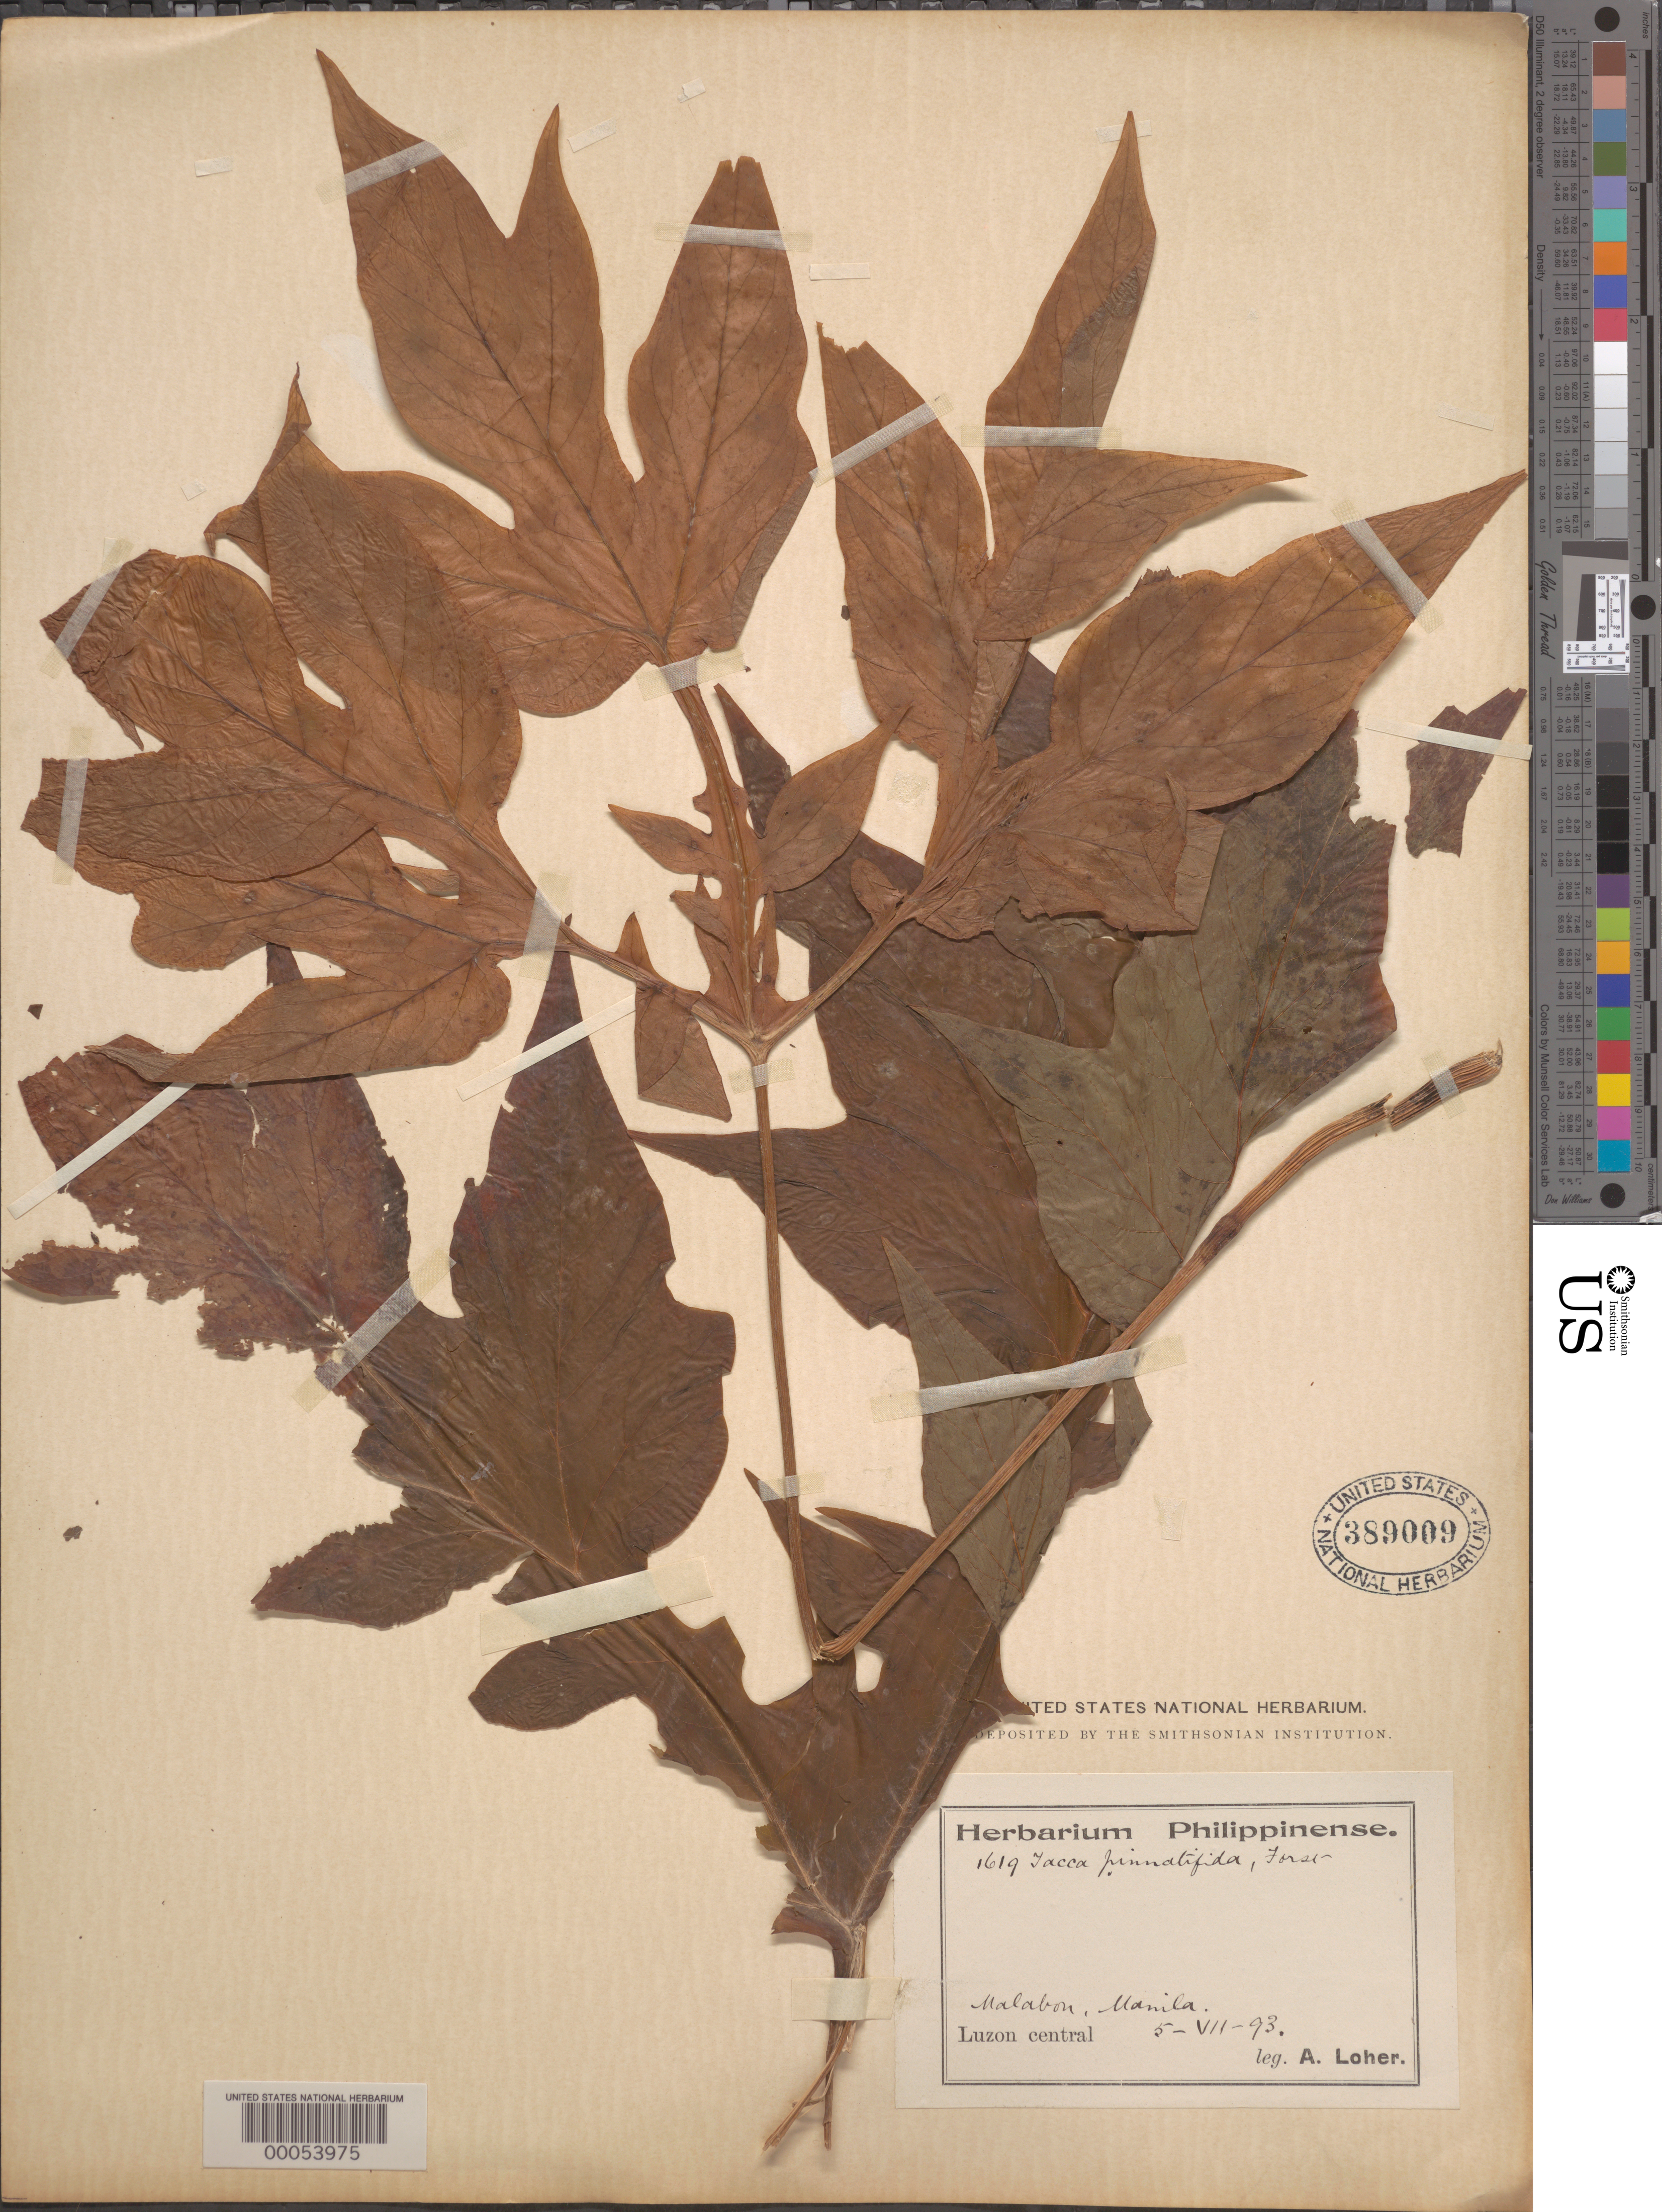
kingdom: Plantae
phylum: Tracheophyta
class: Liliopsida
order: Dioscoreales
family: Dioscoreaceae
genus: Tacca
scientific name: Tacca leontopetaloides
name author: (L.) Kuntze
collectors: A. Loher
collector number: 1619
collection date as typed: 05 Jul 1893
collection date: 1893-07-05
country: Philippines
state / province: National Capital Region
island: Luzon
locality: Malabon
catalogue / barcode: US 389009